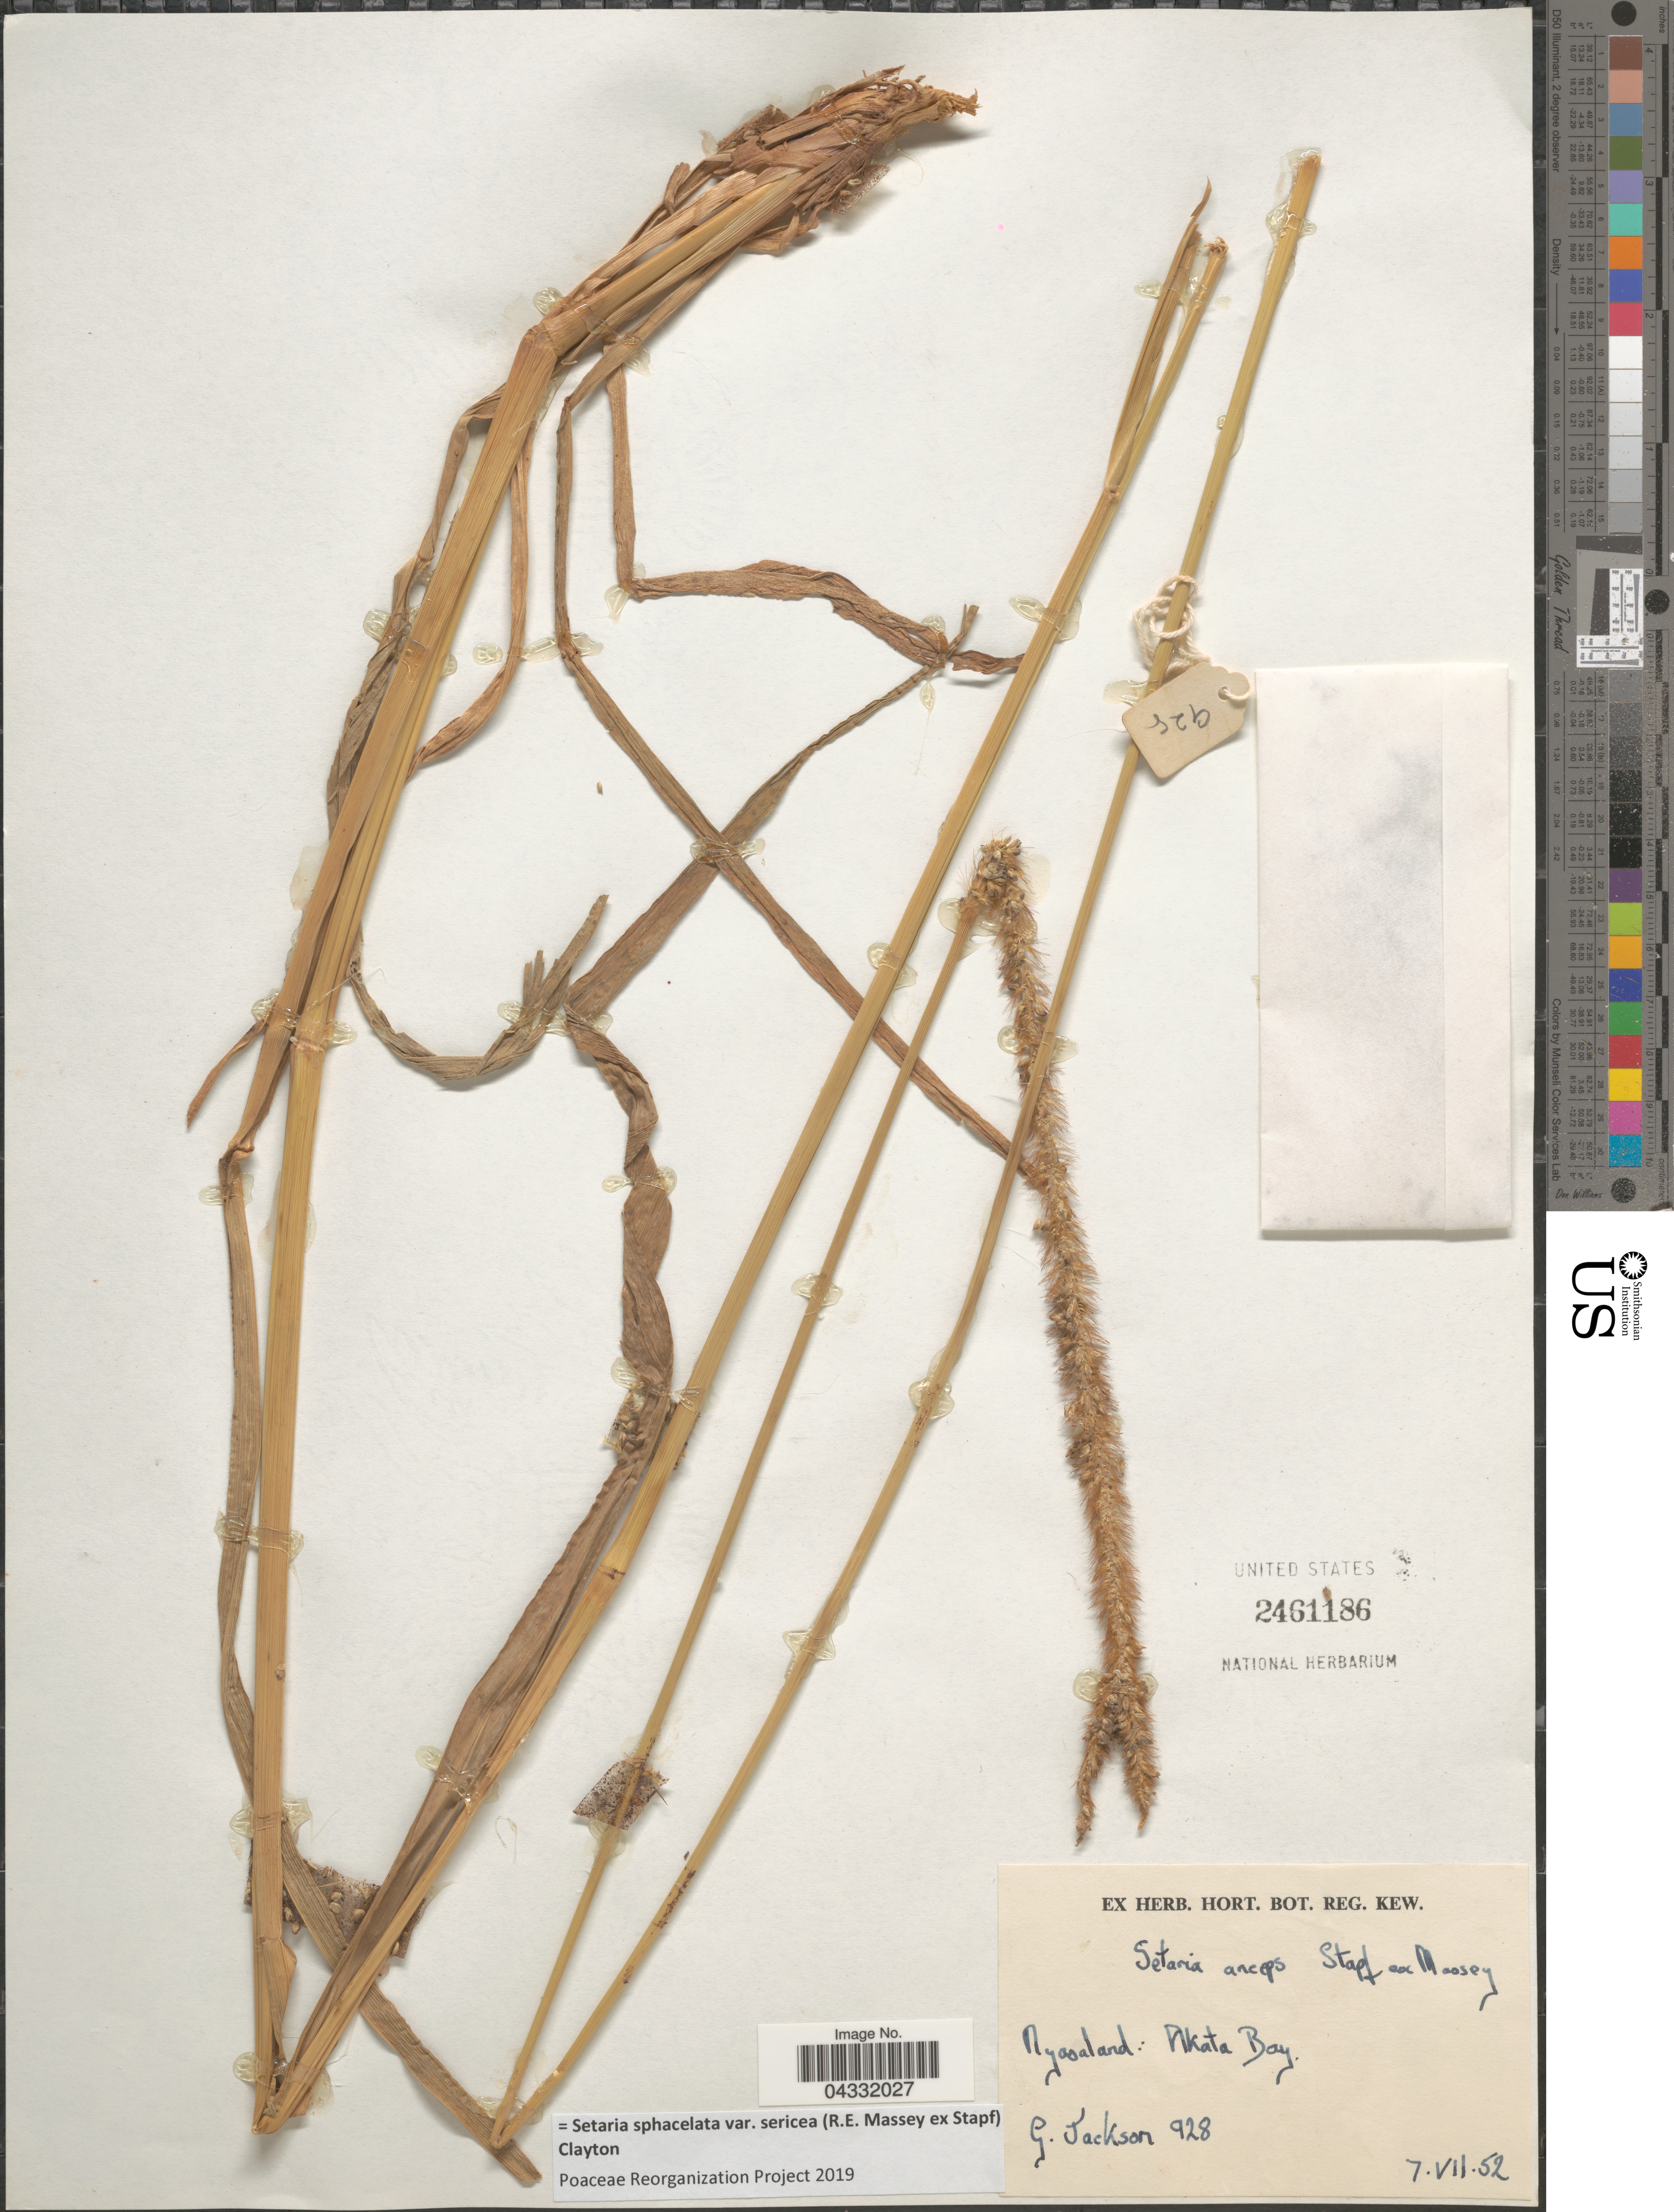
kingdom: Plantae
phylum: Tracheophyta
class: Liliopsida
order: Poales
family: Poaceae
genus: Setaria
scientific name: Setaria sphacelata var. sericea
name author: (R.E. Massey ex Stapf) Clayton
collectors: G. Jackson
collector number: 928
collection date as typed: Transcribed d/m/y: 7/7/52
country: Malawi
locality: Nyasaland: Akata Bay.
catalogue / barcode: US 2461186